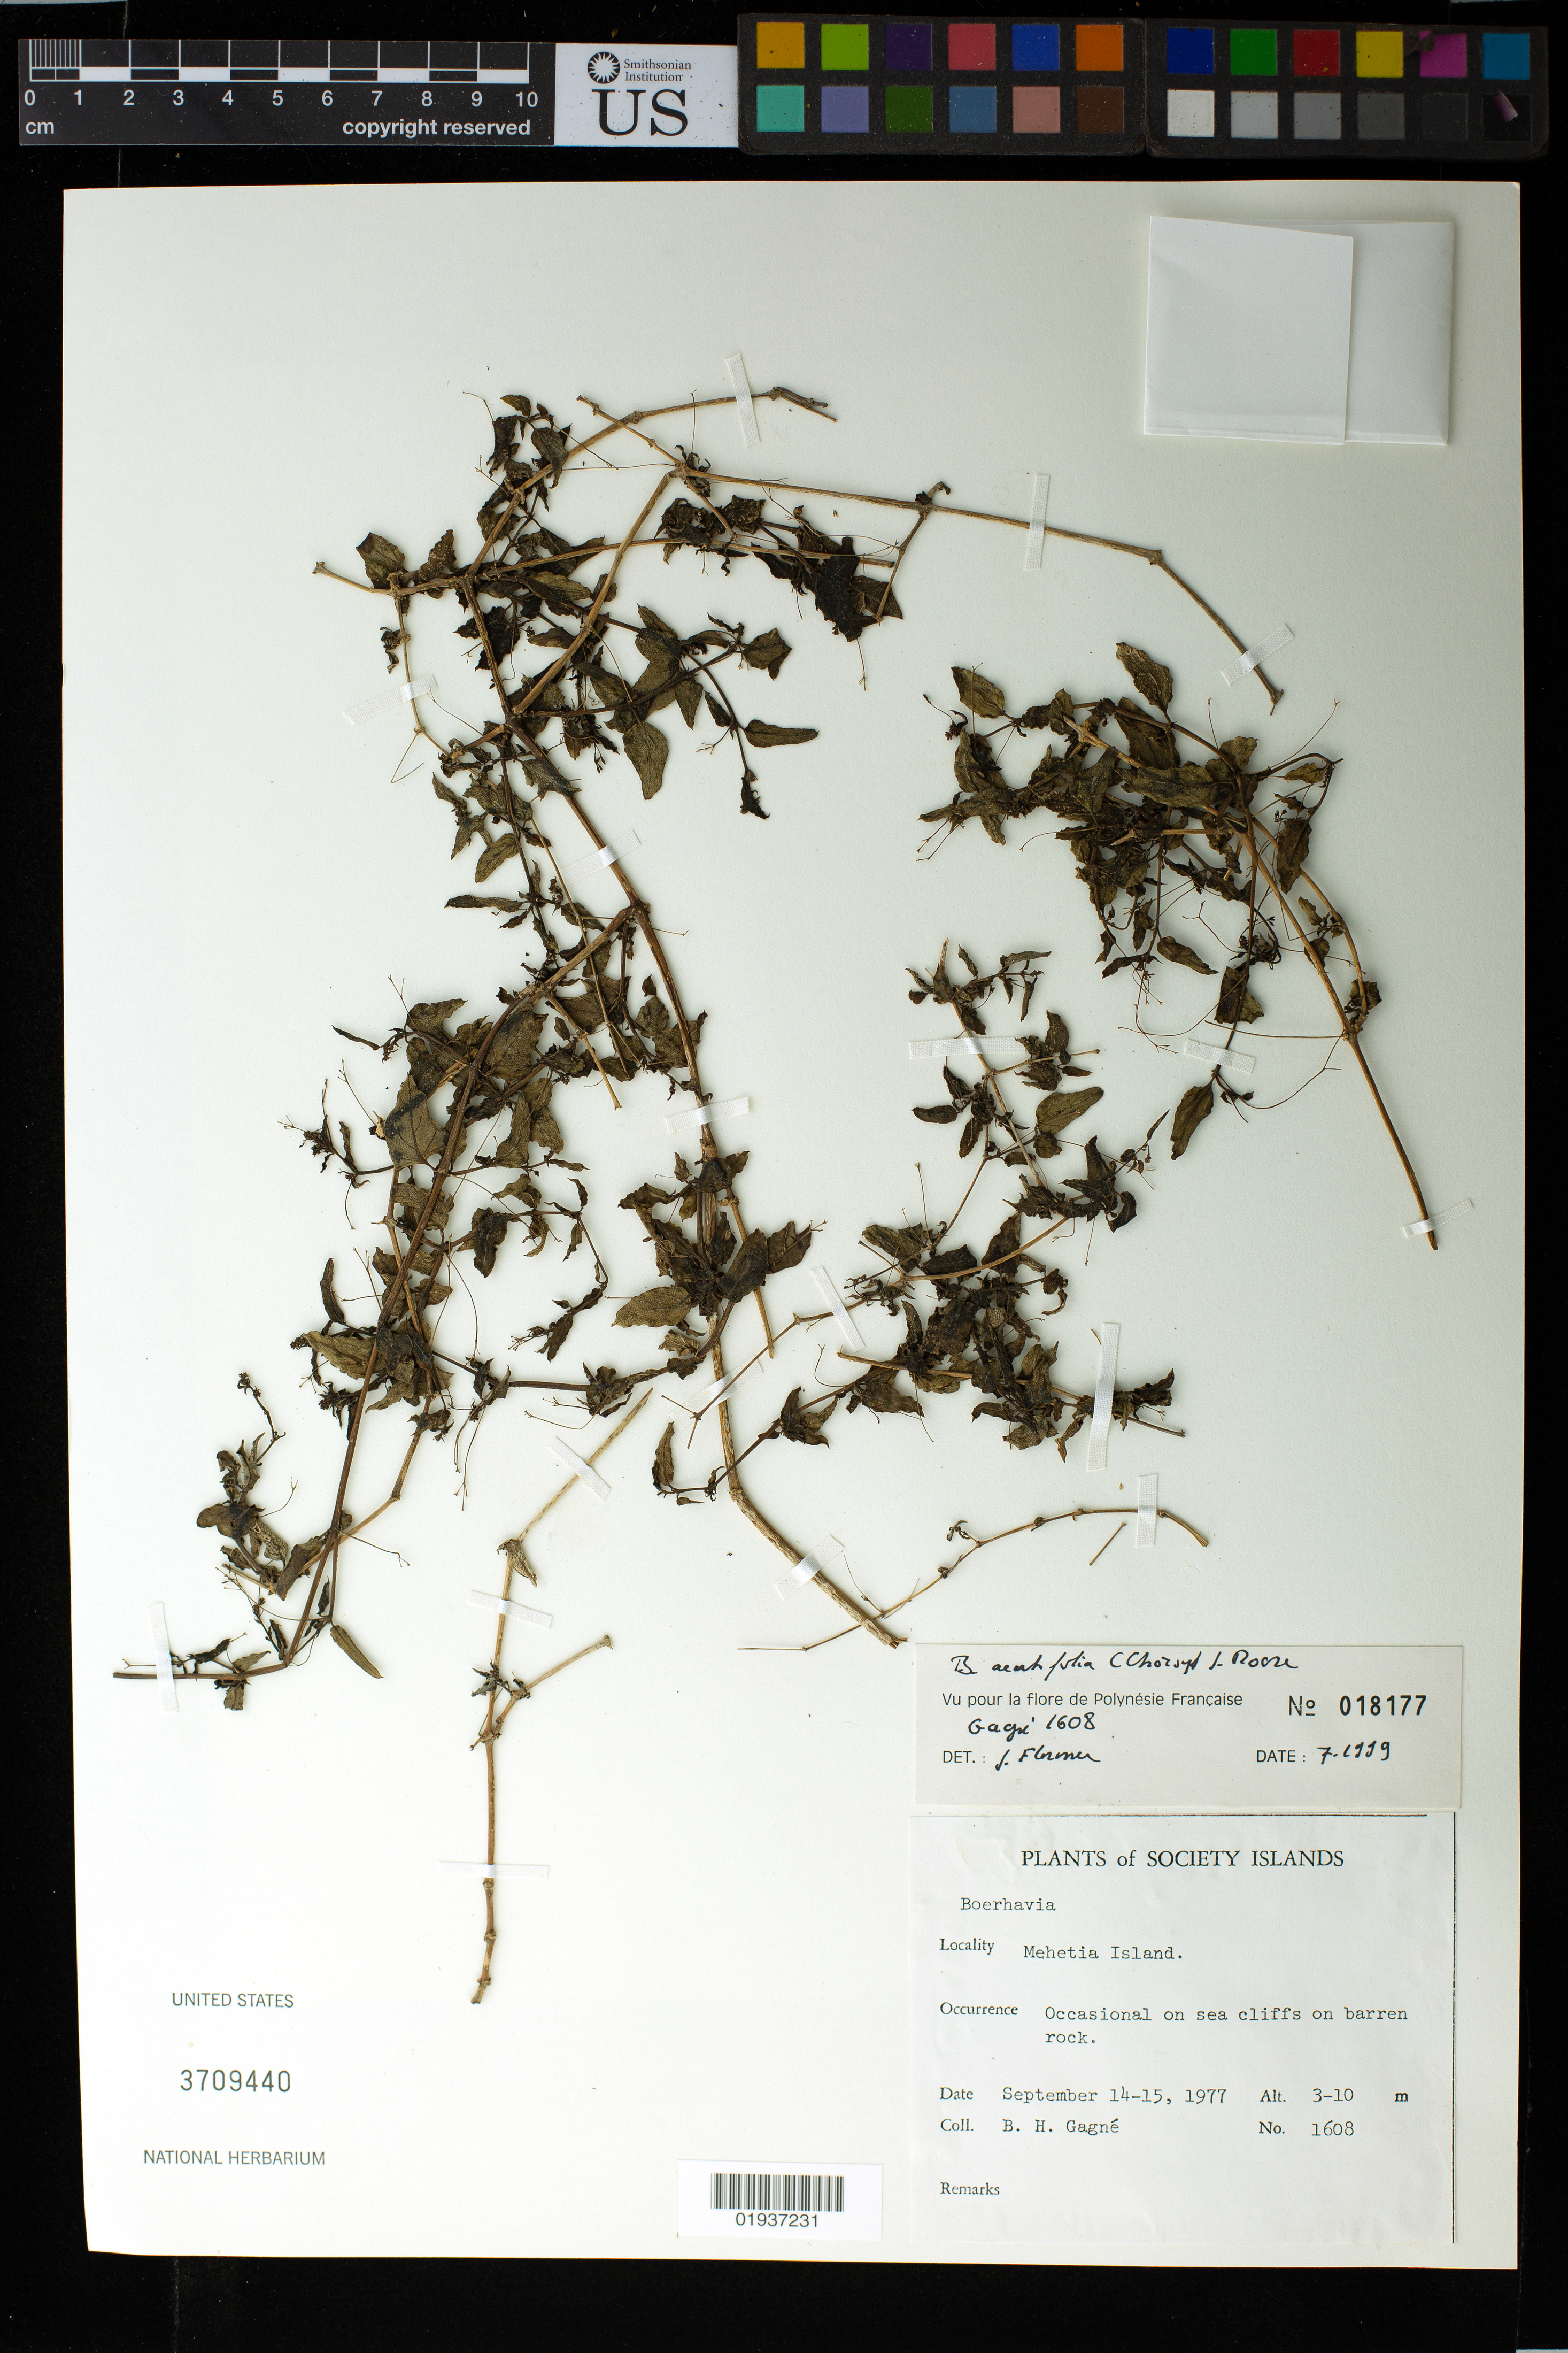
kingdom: Plantae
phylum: Tracheophyta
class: Magnoliopsida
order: Caryophyllales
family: Nyctaginaceae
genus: Boerhavia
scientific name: Boerhavia acutifolia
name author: (Choisy) J.W. Moore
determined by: Florence, J.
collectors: B. H. Gagné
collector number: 1608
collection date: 1977-09-14/1977-09-15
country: French Polynesia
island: Mehetia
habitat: Sea cliffs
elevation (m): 3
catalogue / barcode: US 3709440